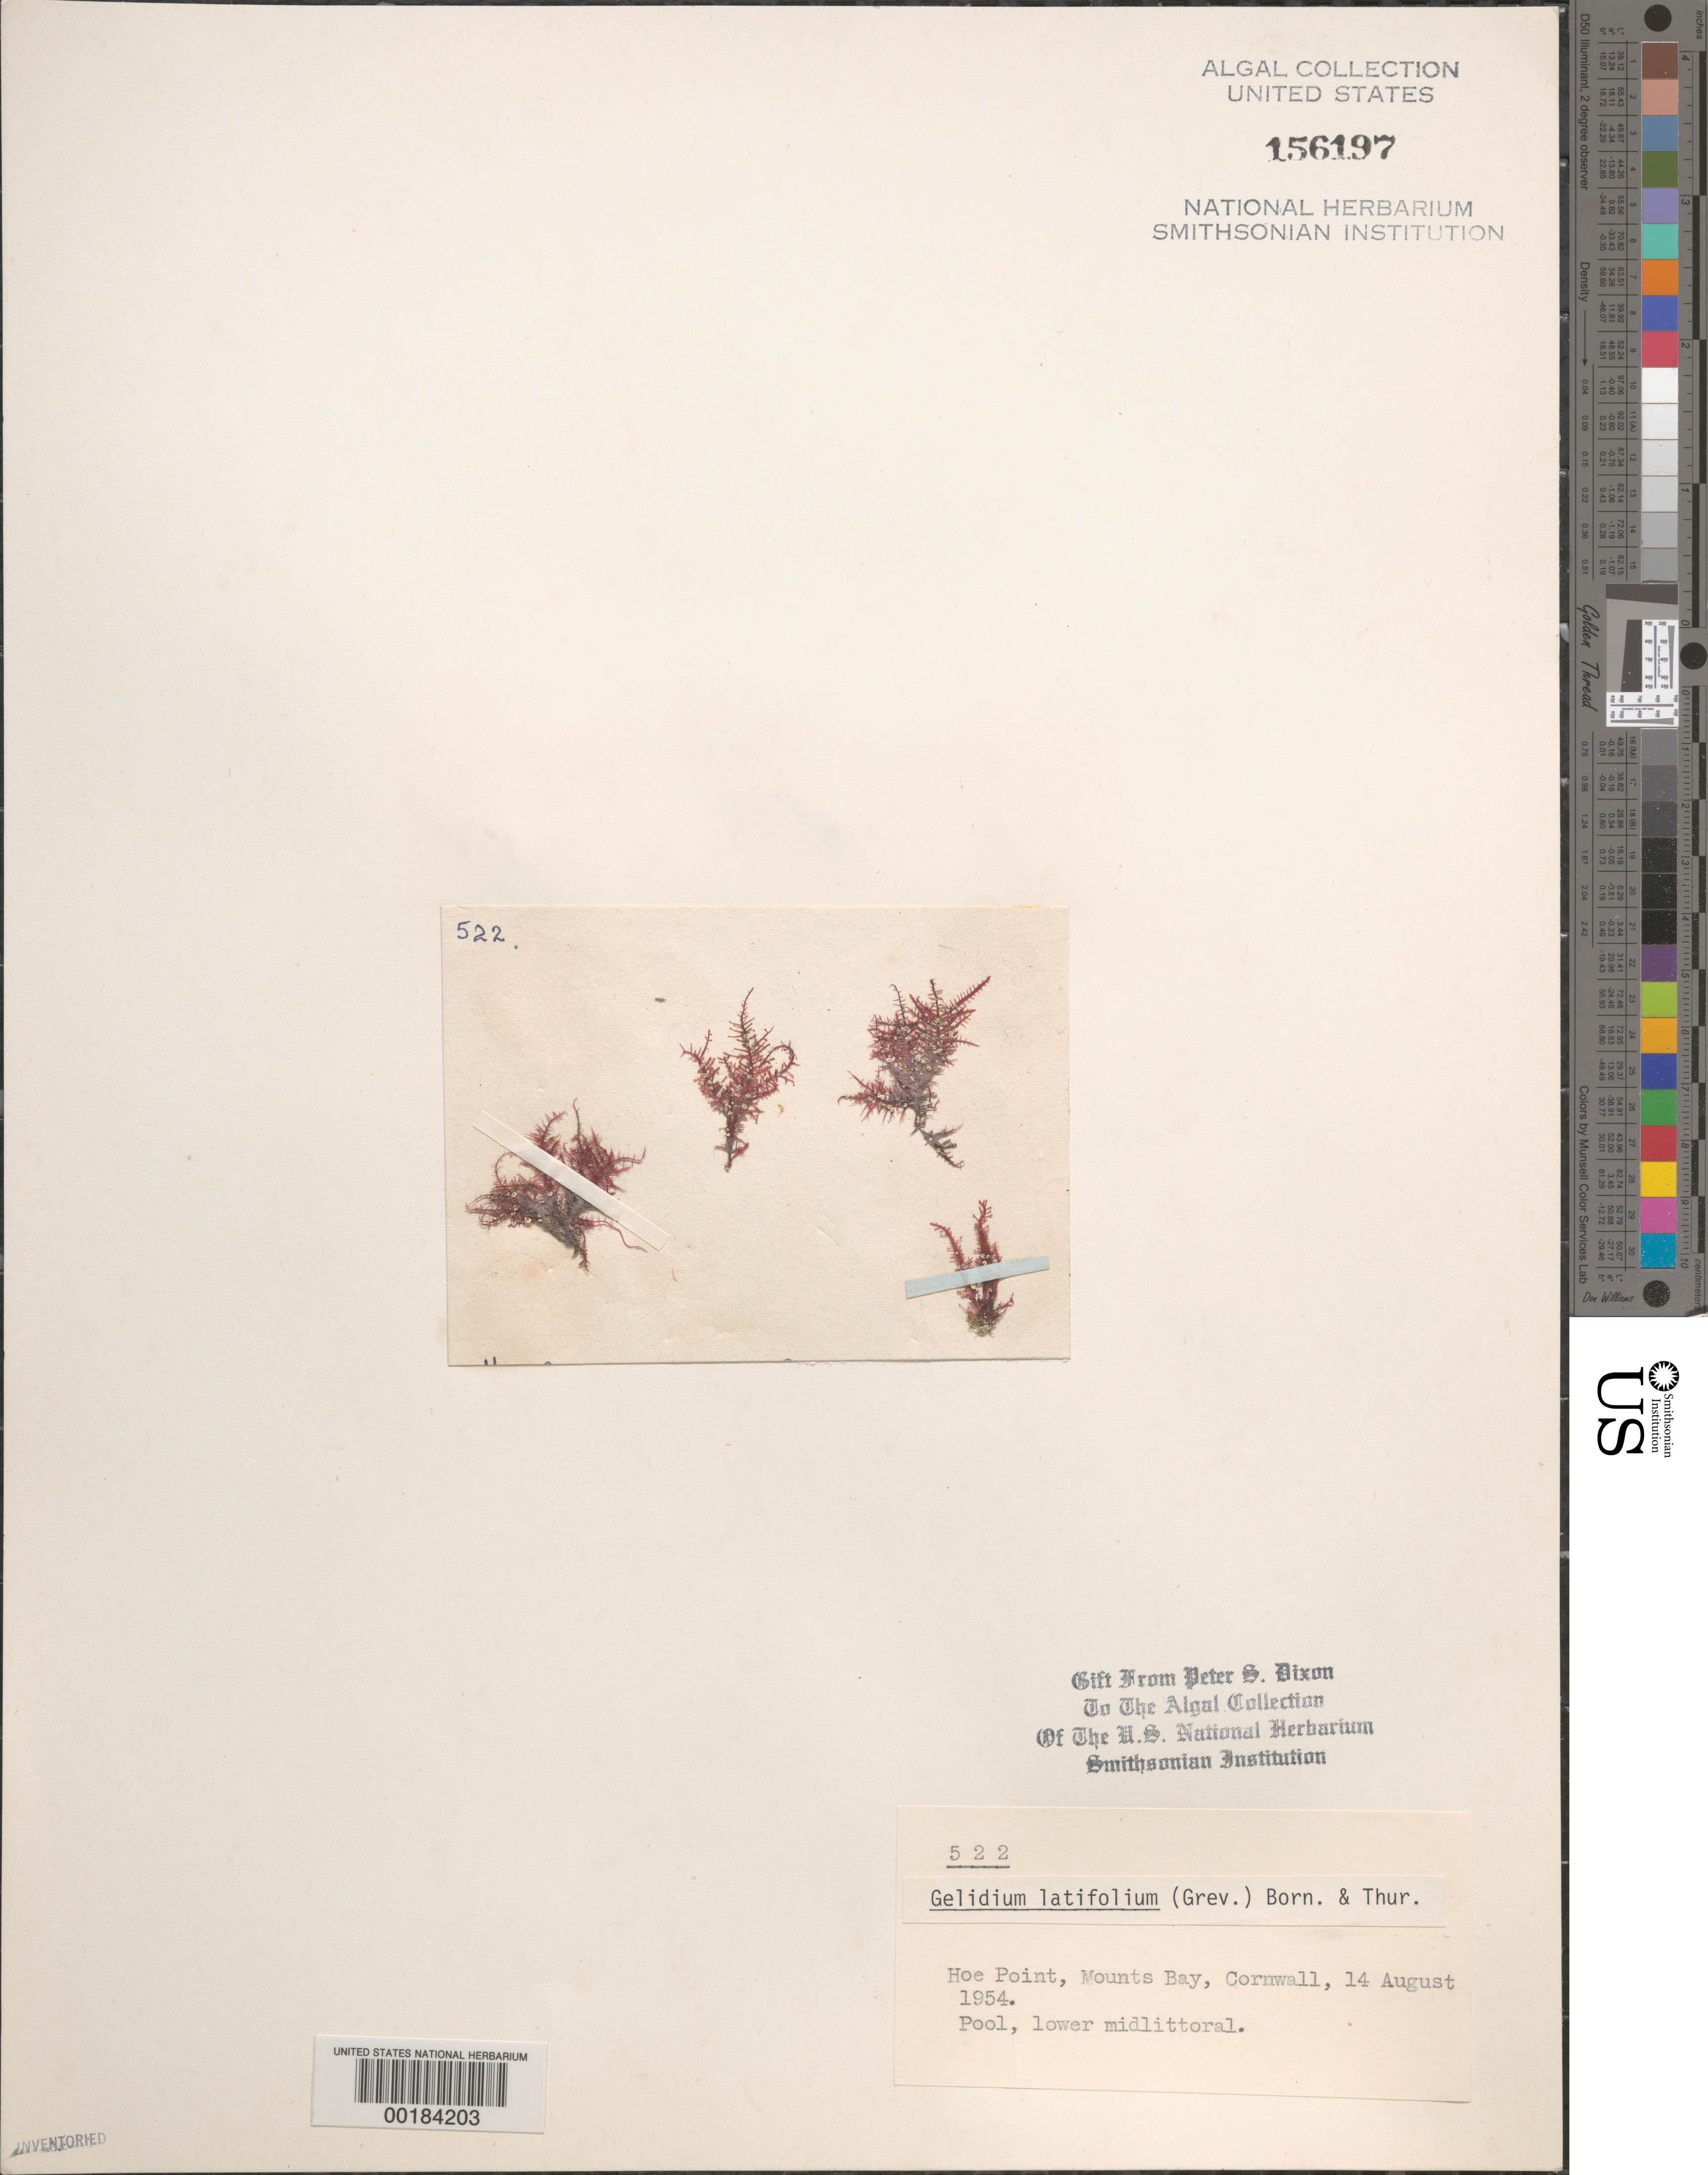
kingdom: Plantae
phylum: Rhodophyta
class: Florideophyceae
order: Gelidiales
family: Gelidiaceae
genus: Gelidium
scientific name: Gelidium spinosum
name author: (S.G. Gmel.) P.C. Silva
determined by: Algae name updating Project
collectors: P. S. Dixon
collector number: PSD 522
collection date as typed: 14 Aug 1954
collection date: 1954-08-14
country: United Kingdom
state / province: England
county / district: Cornwall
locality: Hoe Point, Mounts Bay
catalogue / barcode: US 156197